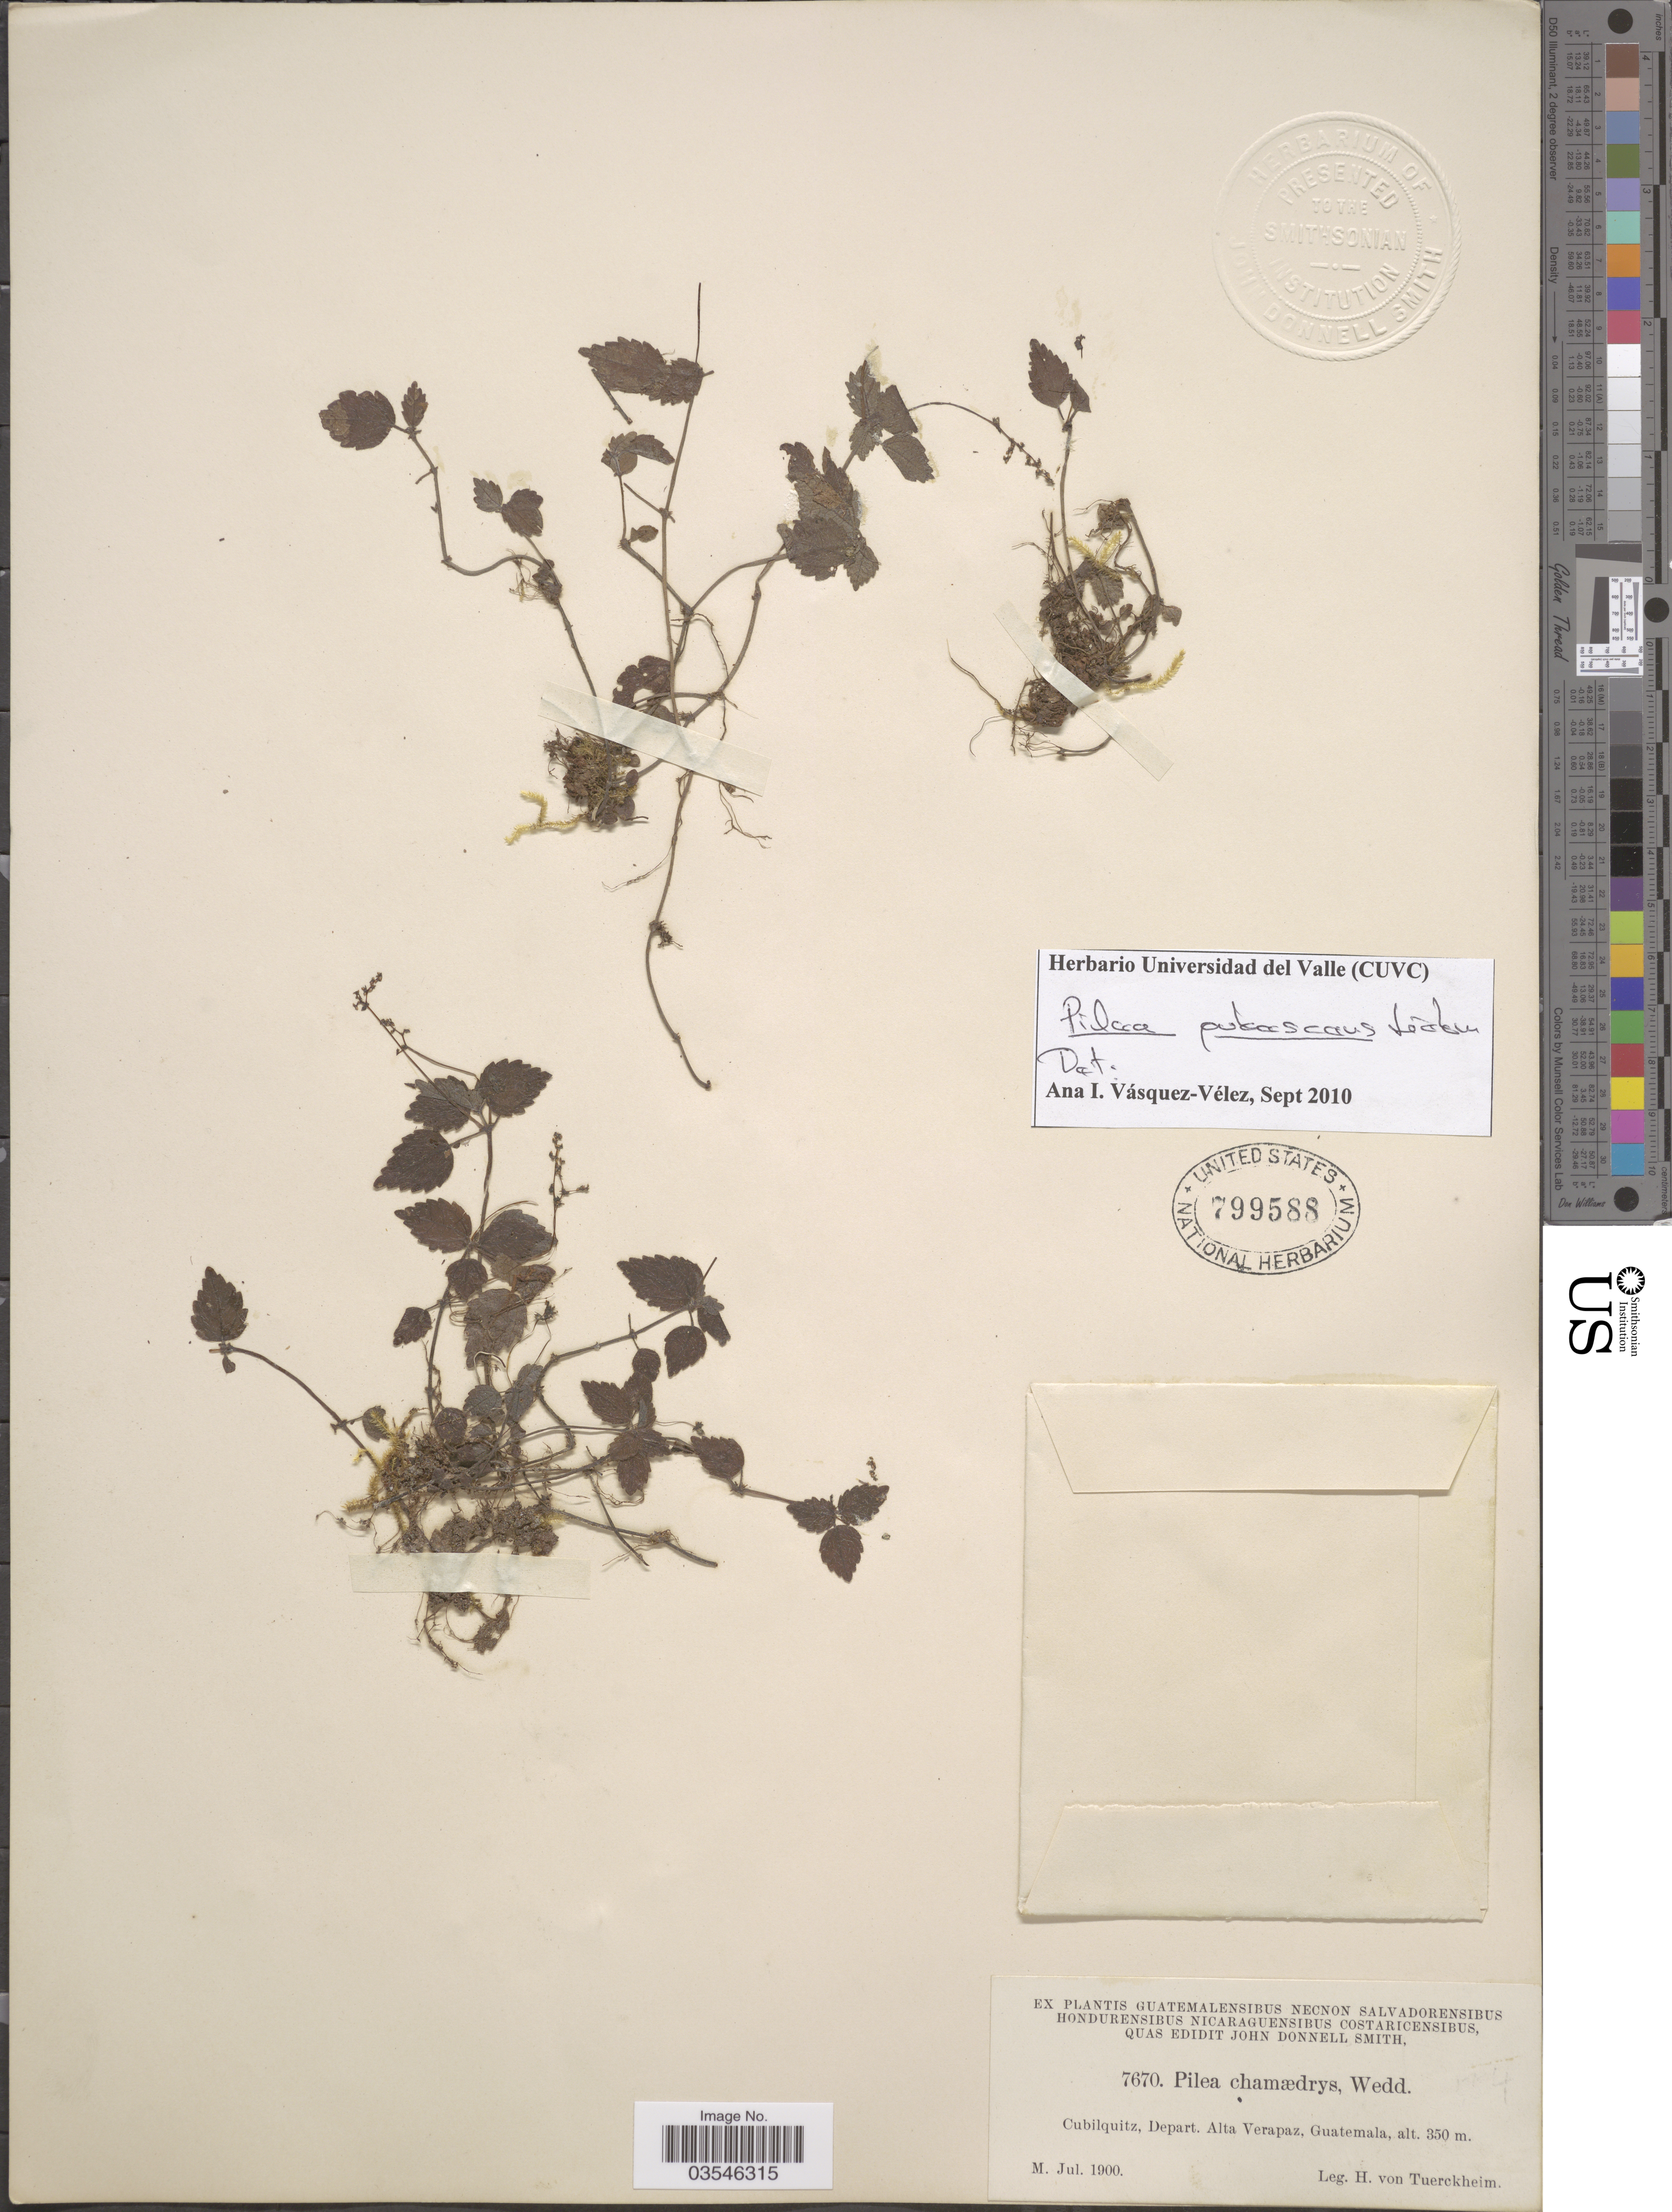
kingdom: Plantae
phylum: Tracheophyta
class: Magnoliopsida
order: Rosales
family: Urticaceae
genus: Pilea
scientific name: Pilea pubescens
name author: Liebm.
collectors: H. von Türckheim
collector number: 7670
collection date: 1900-07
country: Guatemala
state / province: Alta Verapaz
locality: Cubilquitz, Depart. Alta Verapaz.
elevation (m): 350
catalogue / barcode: US 799588